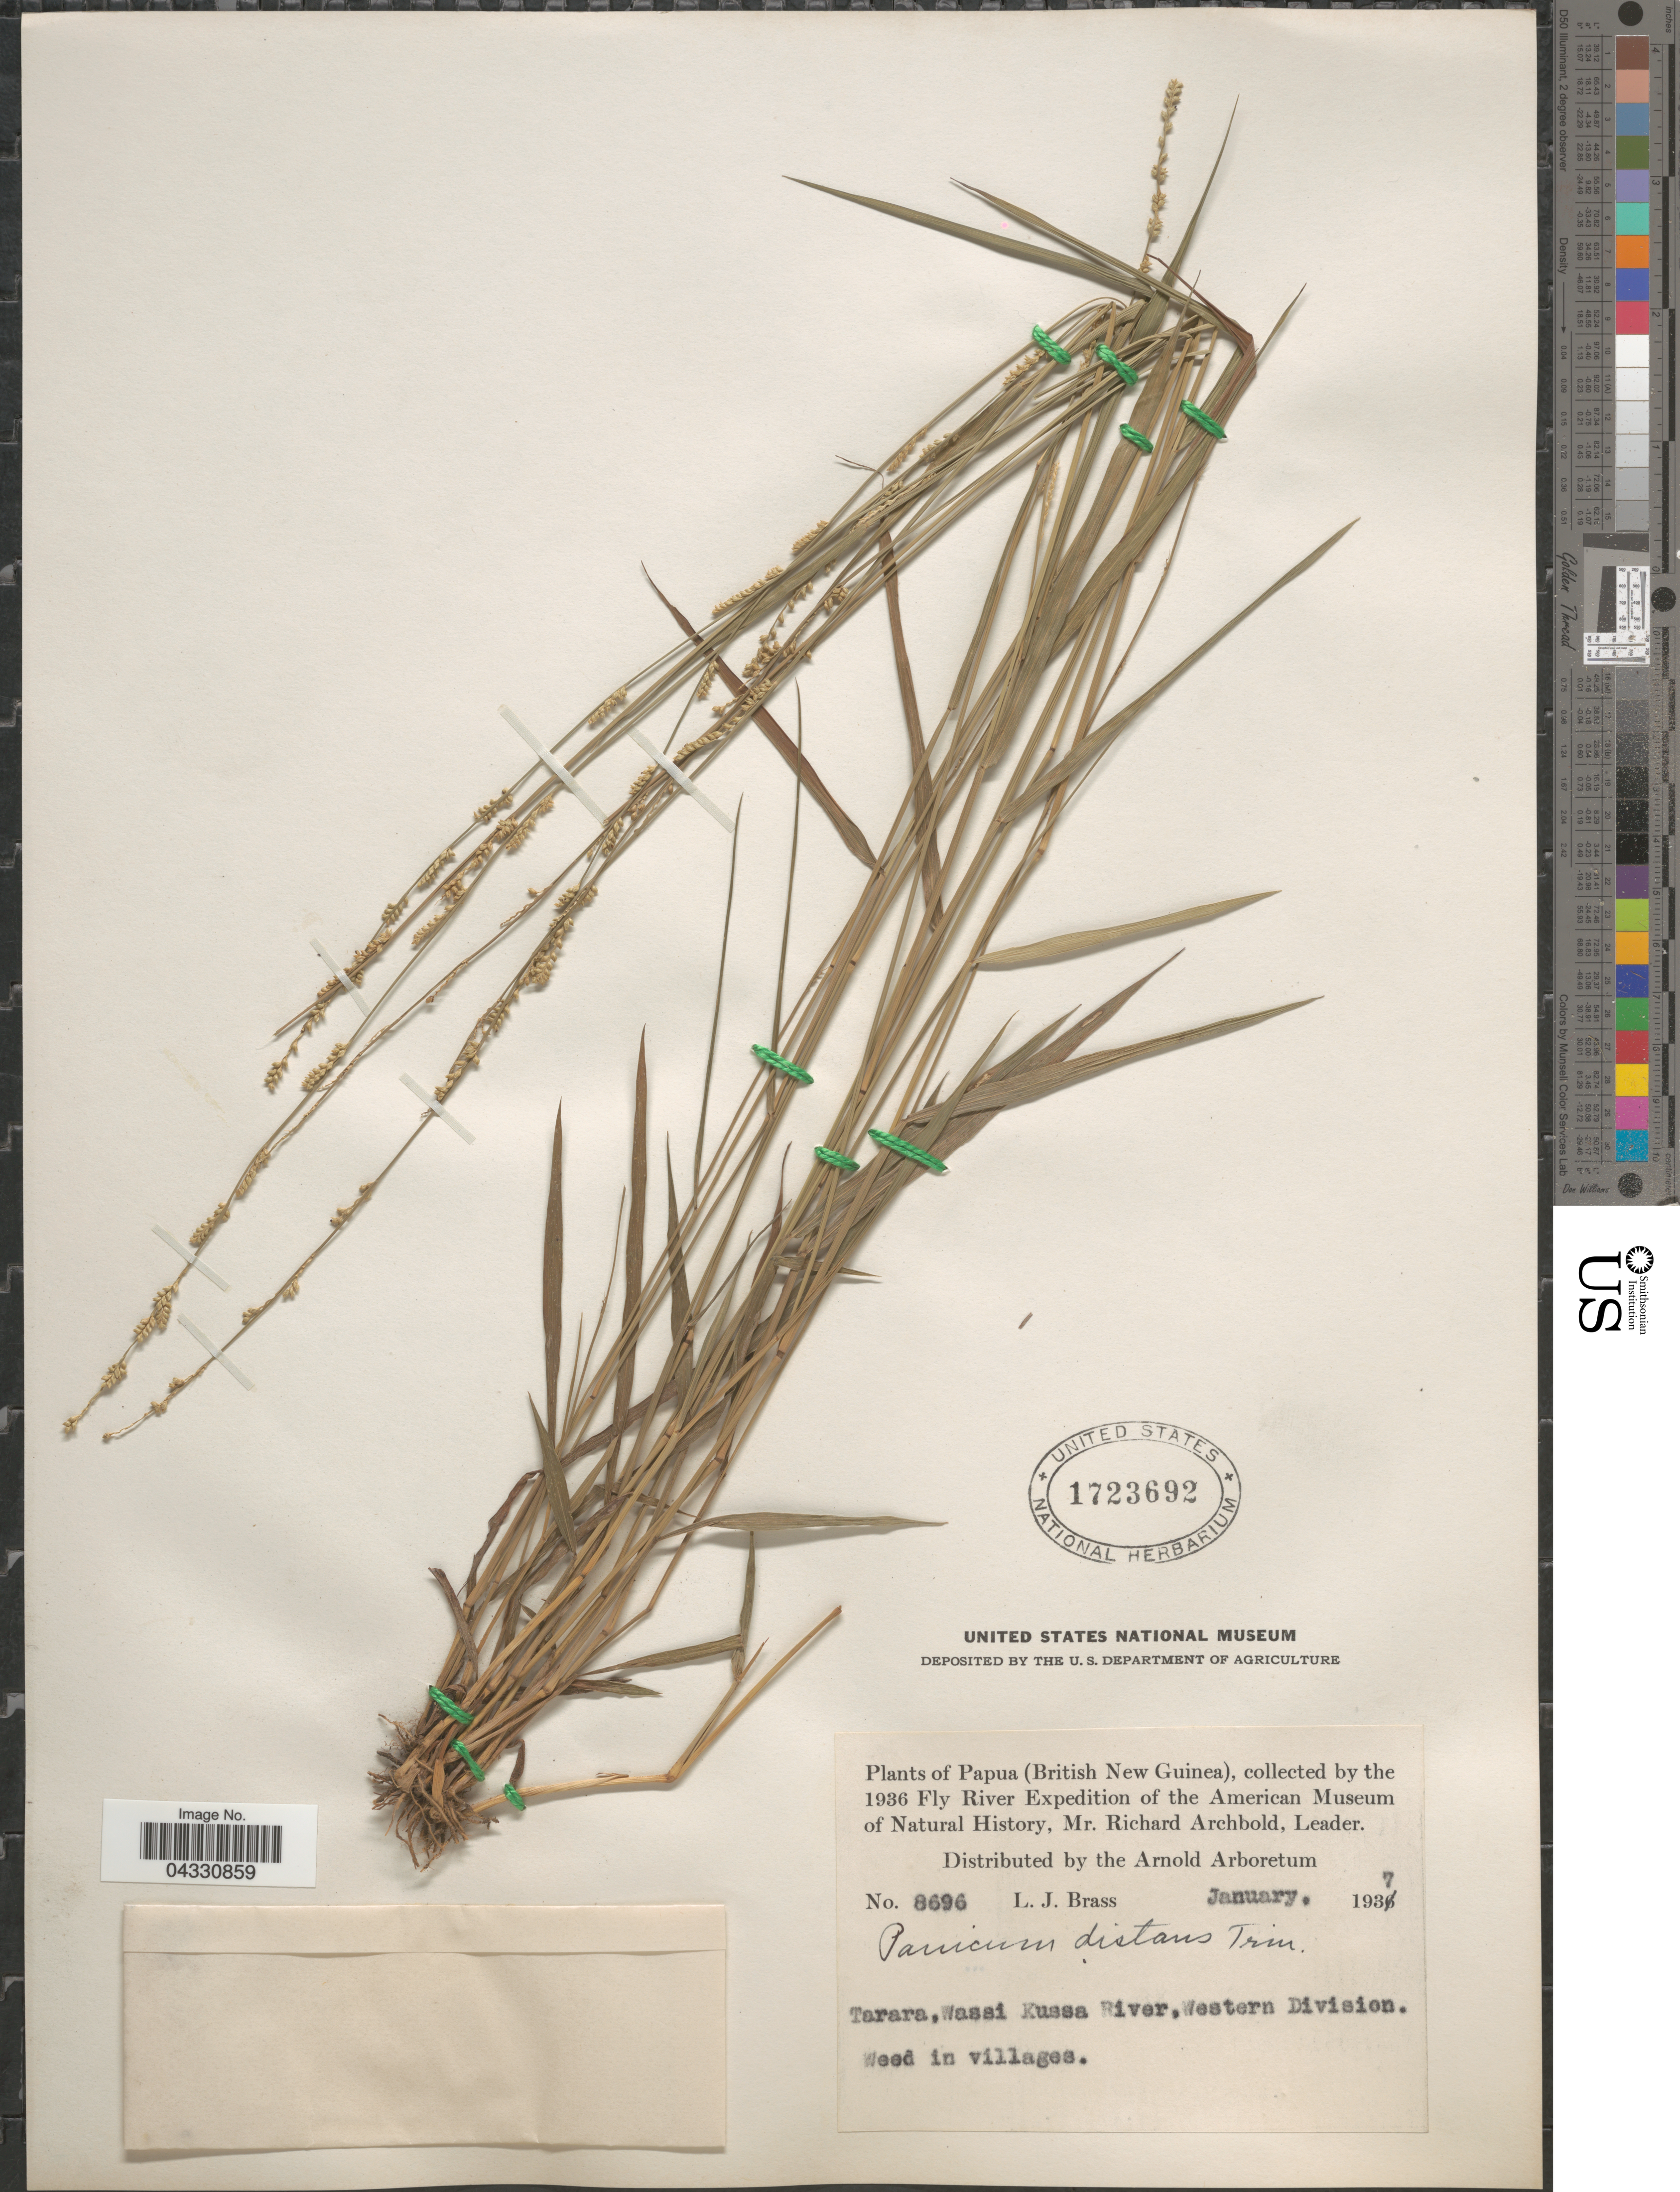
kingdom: Plantae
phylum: Tracheophyta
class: Liliopsida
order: Poales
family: Poaceae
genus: Setaria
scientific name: Setaria flavida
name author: (Retz.) Veldkamp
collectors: L. J. Brass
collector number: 8696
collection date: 1937-01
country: Papua New Guinea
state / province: Manus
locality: Papua (British New Guinea), the 1936 Fly River Expedition of the American Museum of Natural History. Tarara,Wassi Kussa River,Western Division.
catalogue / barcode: US 1723692